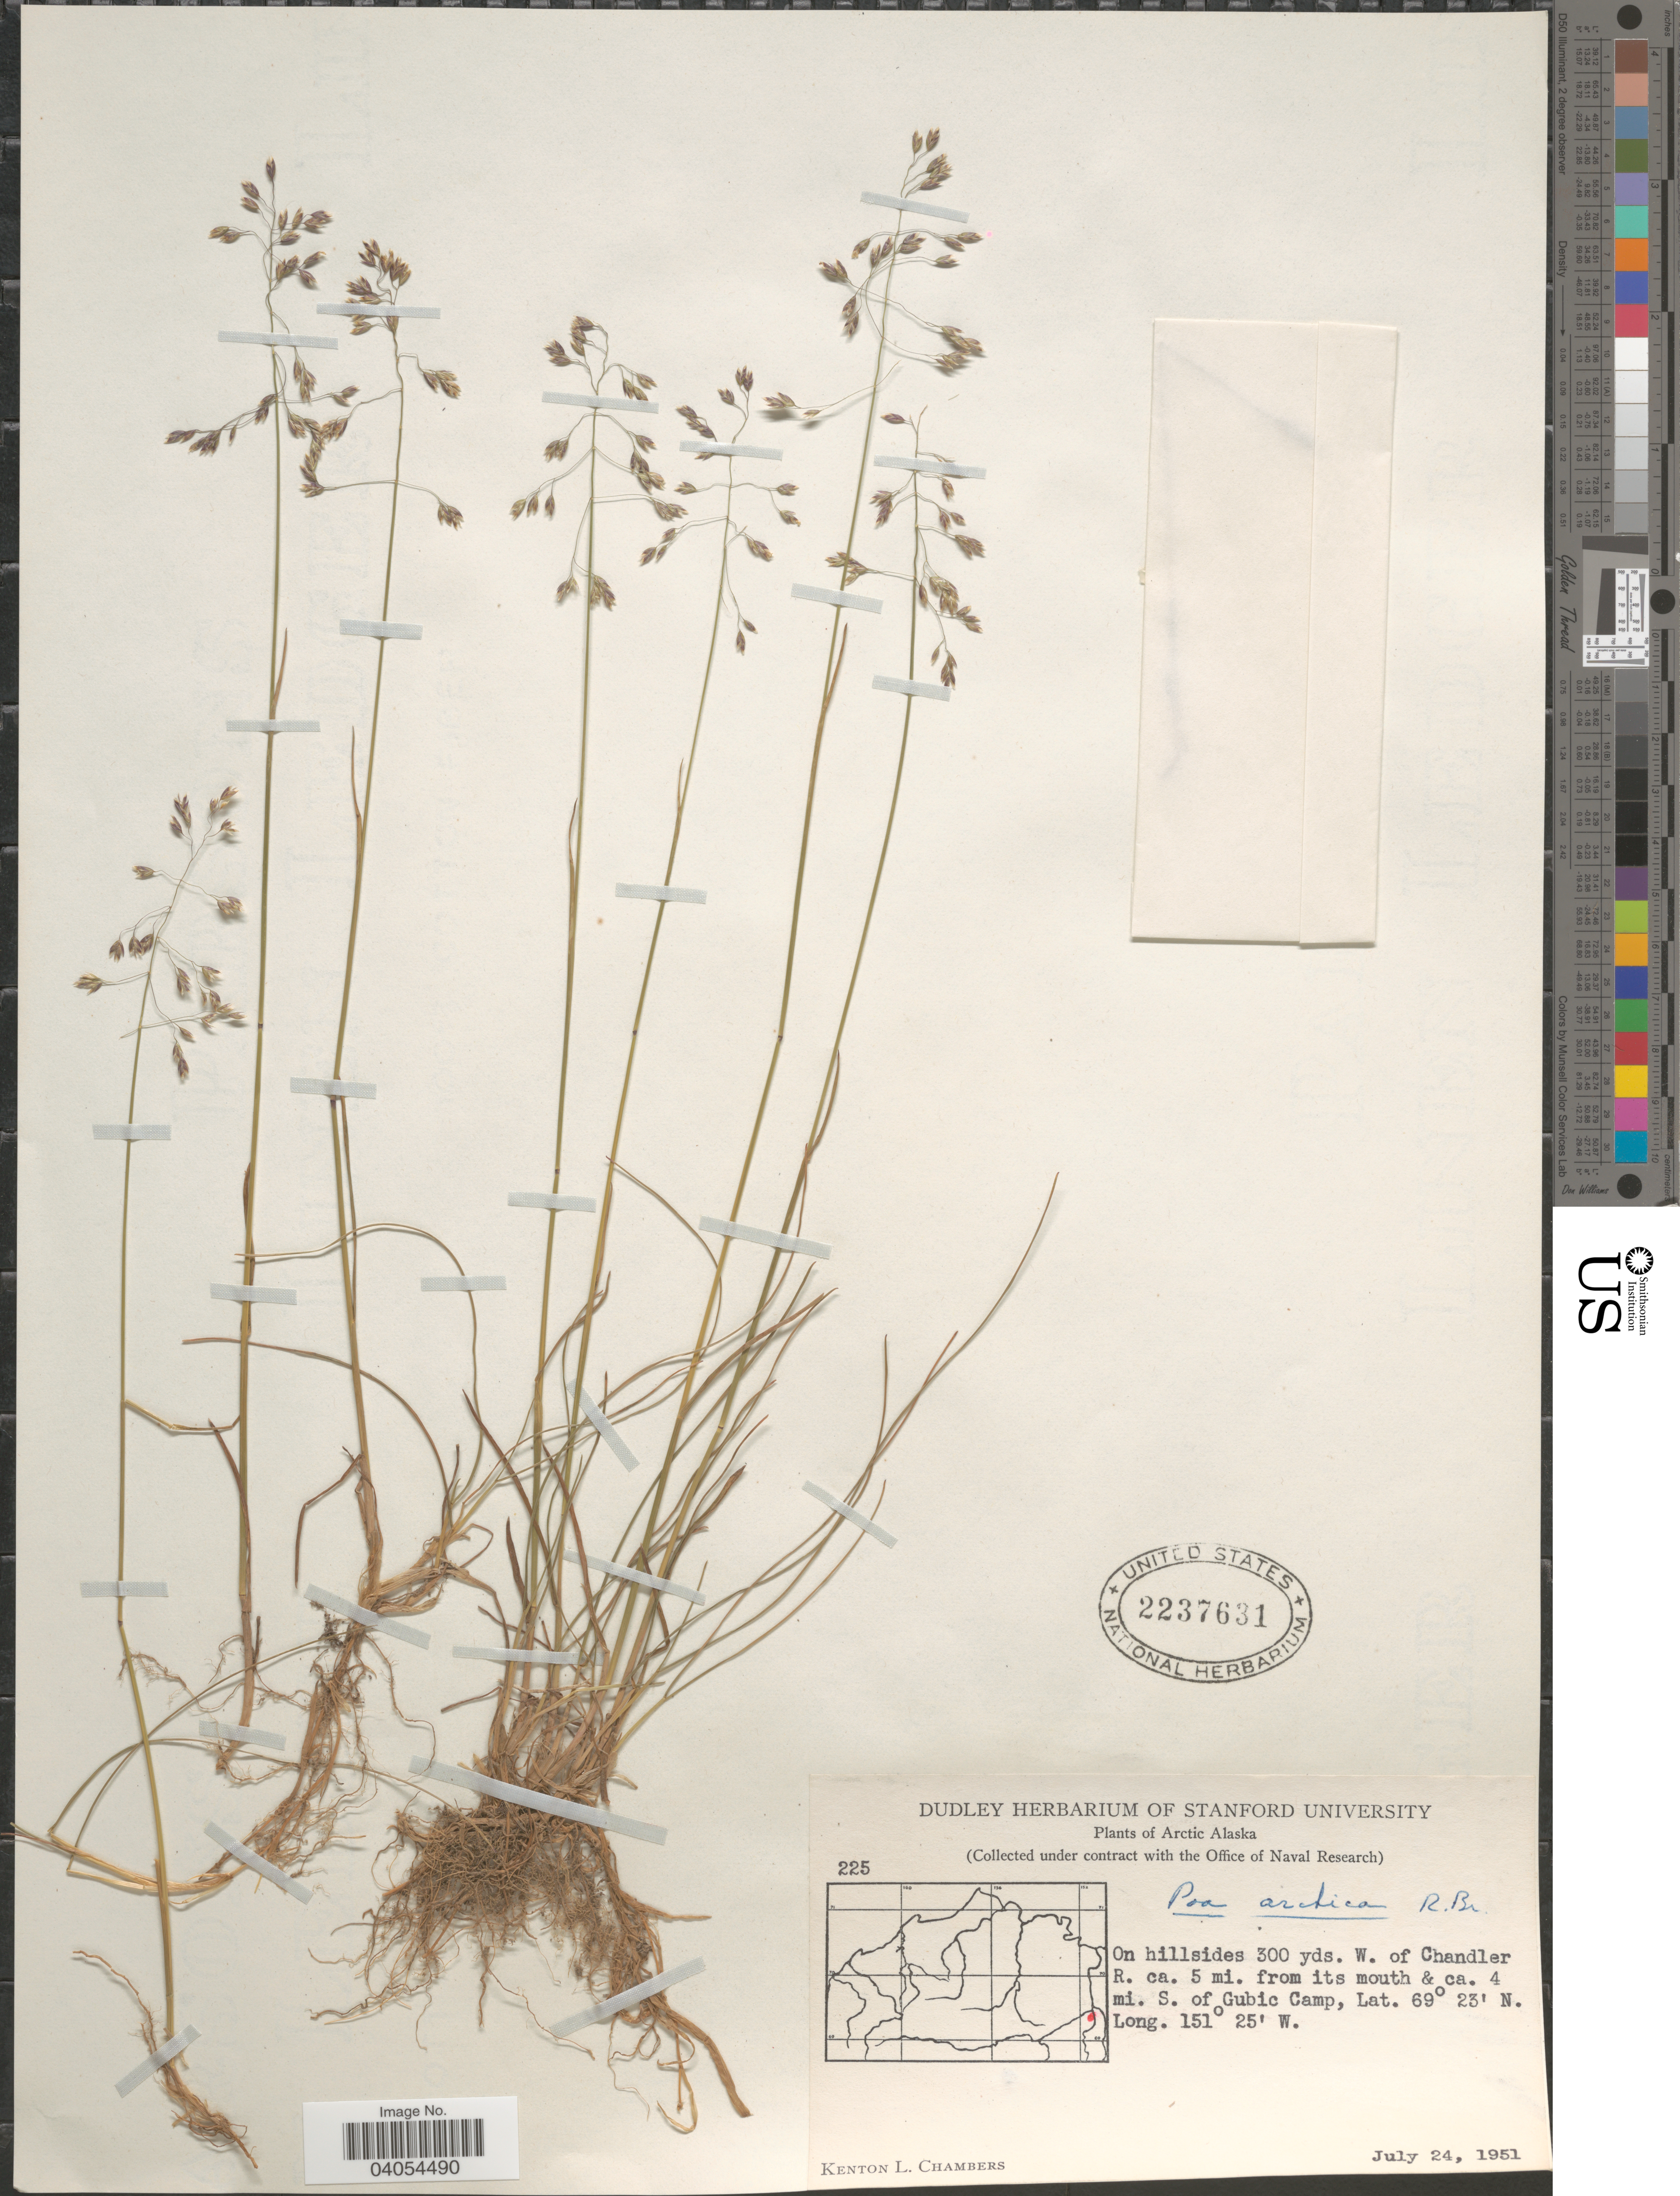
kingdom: Plantae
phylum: Tracheophyta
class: Liliopsida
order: Poales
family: Poaceae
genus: Poa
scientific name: Poa arctica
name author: R. Br.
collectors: K. L. Chambers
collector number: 225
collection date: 1951-07-24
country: United States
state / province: Alaska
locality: Arctic Alaska. On hillsides 300 yds. W. of Chandler R. ca. 5 mi. from its mouth & ca. 4 mi. S. of Gubic Camp.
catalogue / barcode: US 2237631